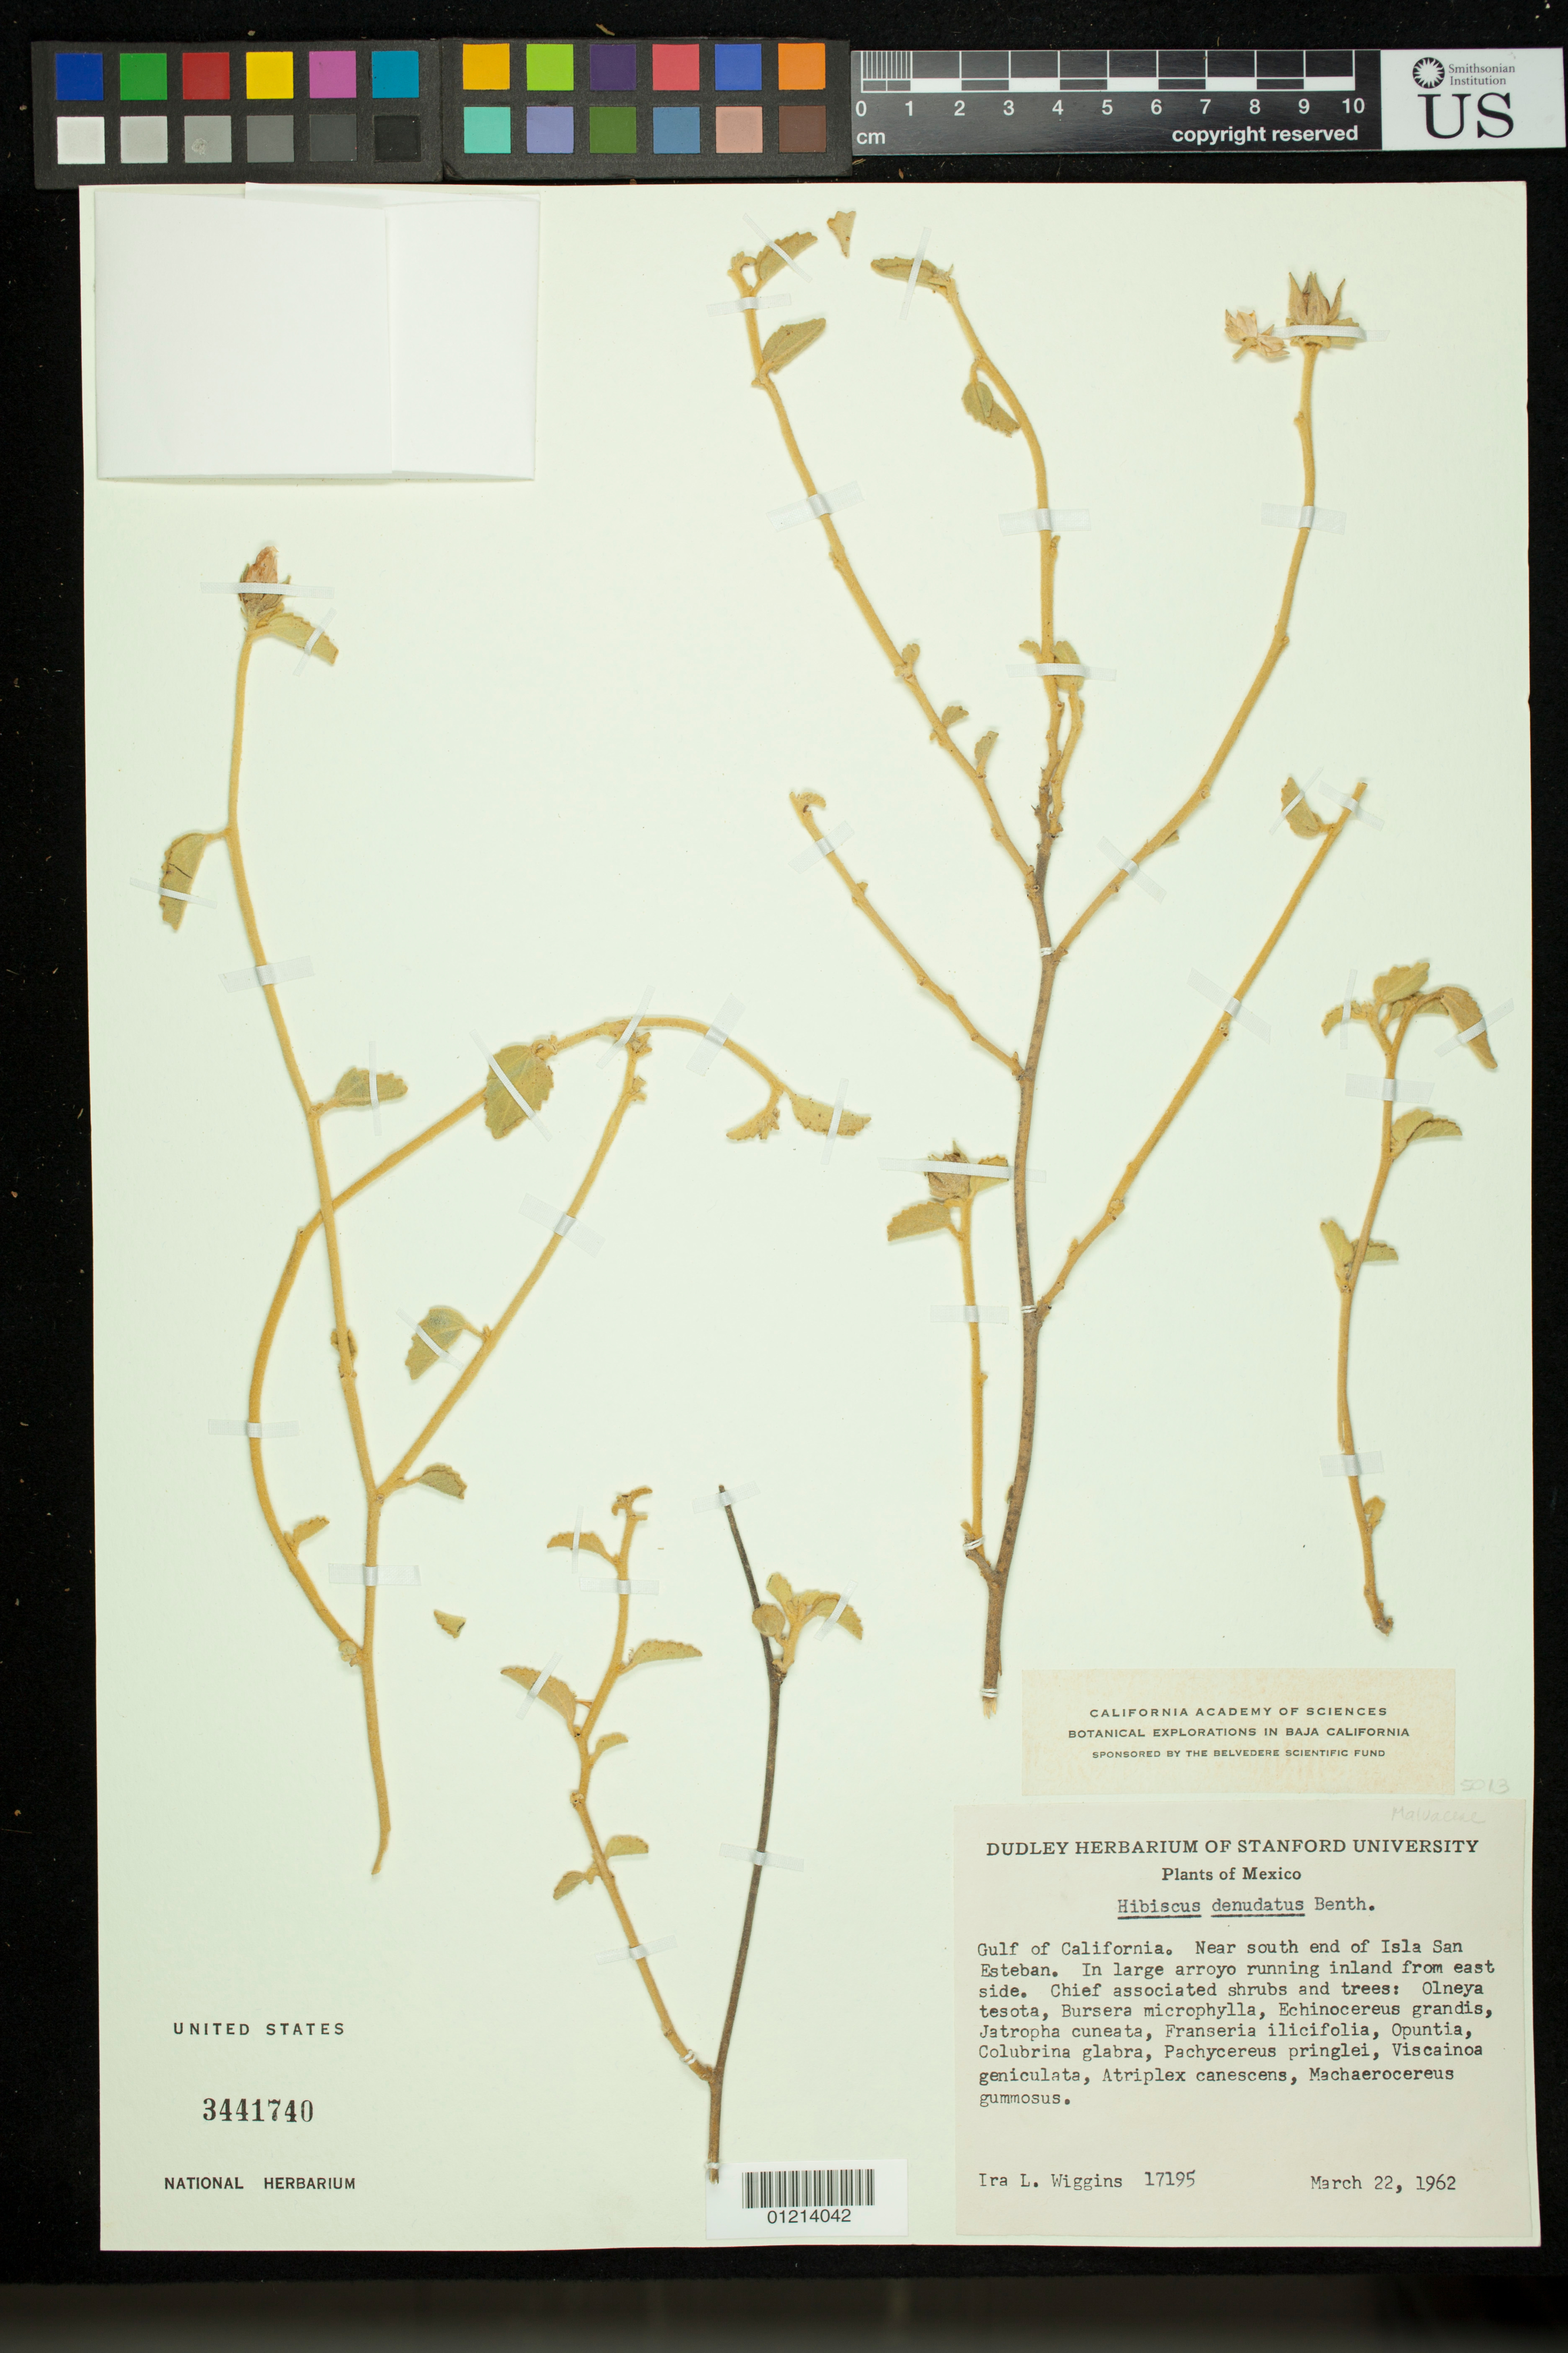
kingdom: Plantae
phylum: Tracheophyta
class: Magnoliopsida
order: Malvales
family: Malvaceae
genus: Hibiscus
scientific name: Hibiscus denudatus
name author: Benth.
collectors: Whitney Expedition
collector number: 17195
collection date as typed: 22 Mar 1962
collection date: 1962-03-22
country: Mexico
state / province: Sonora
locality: Gulf of California. Near south end of Isla San Esteban. In large arroyo running inland from east side.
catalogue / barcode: US 3441740